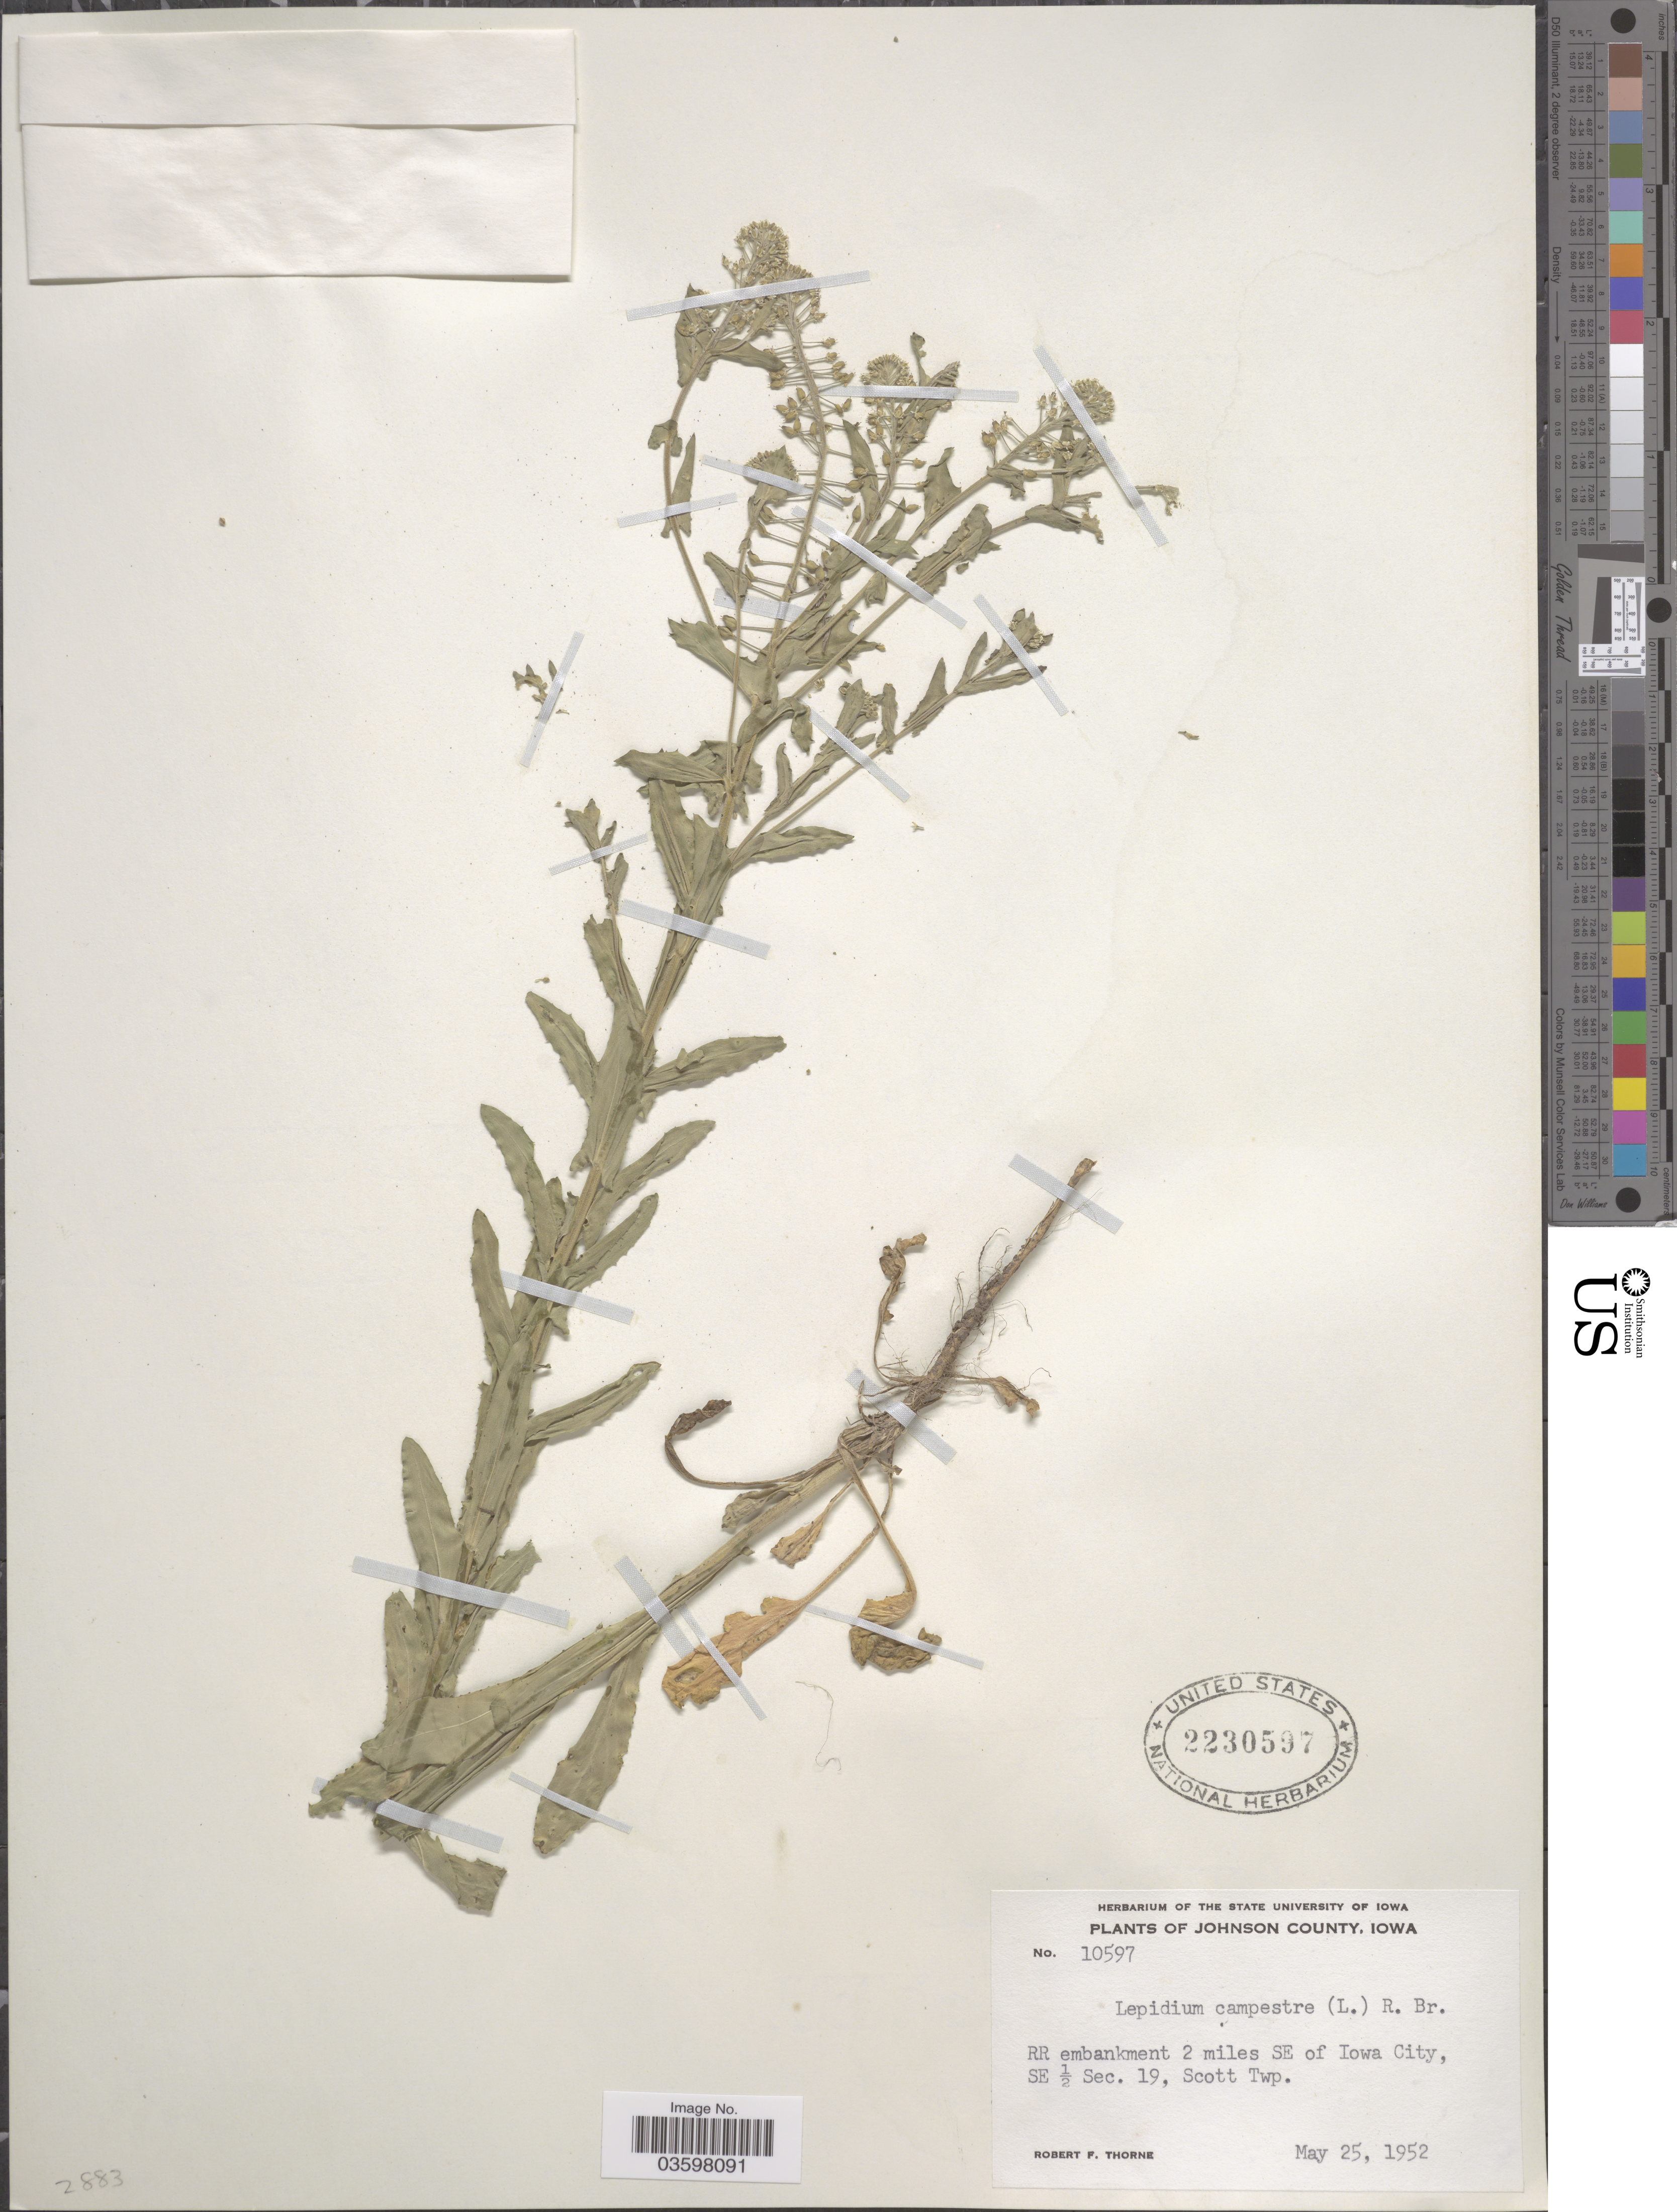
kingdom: Plantae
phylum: Tracheophyta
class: Magnoliopsida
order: Brassicales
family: Brassicaceae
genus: Lepidium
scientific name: Lepidium campestre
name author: (L.) W.T. Aiton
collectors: R. F. Thorne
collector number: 10597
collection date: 1952-05-25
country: United States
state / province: Iowa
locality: Johnston County. RR embankment 2 miles SE of Iowa City, SE ½ Sec. 19, Scott Twp.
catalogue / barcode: US 2230597